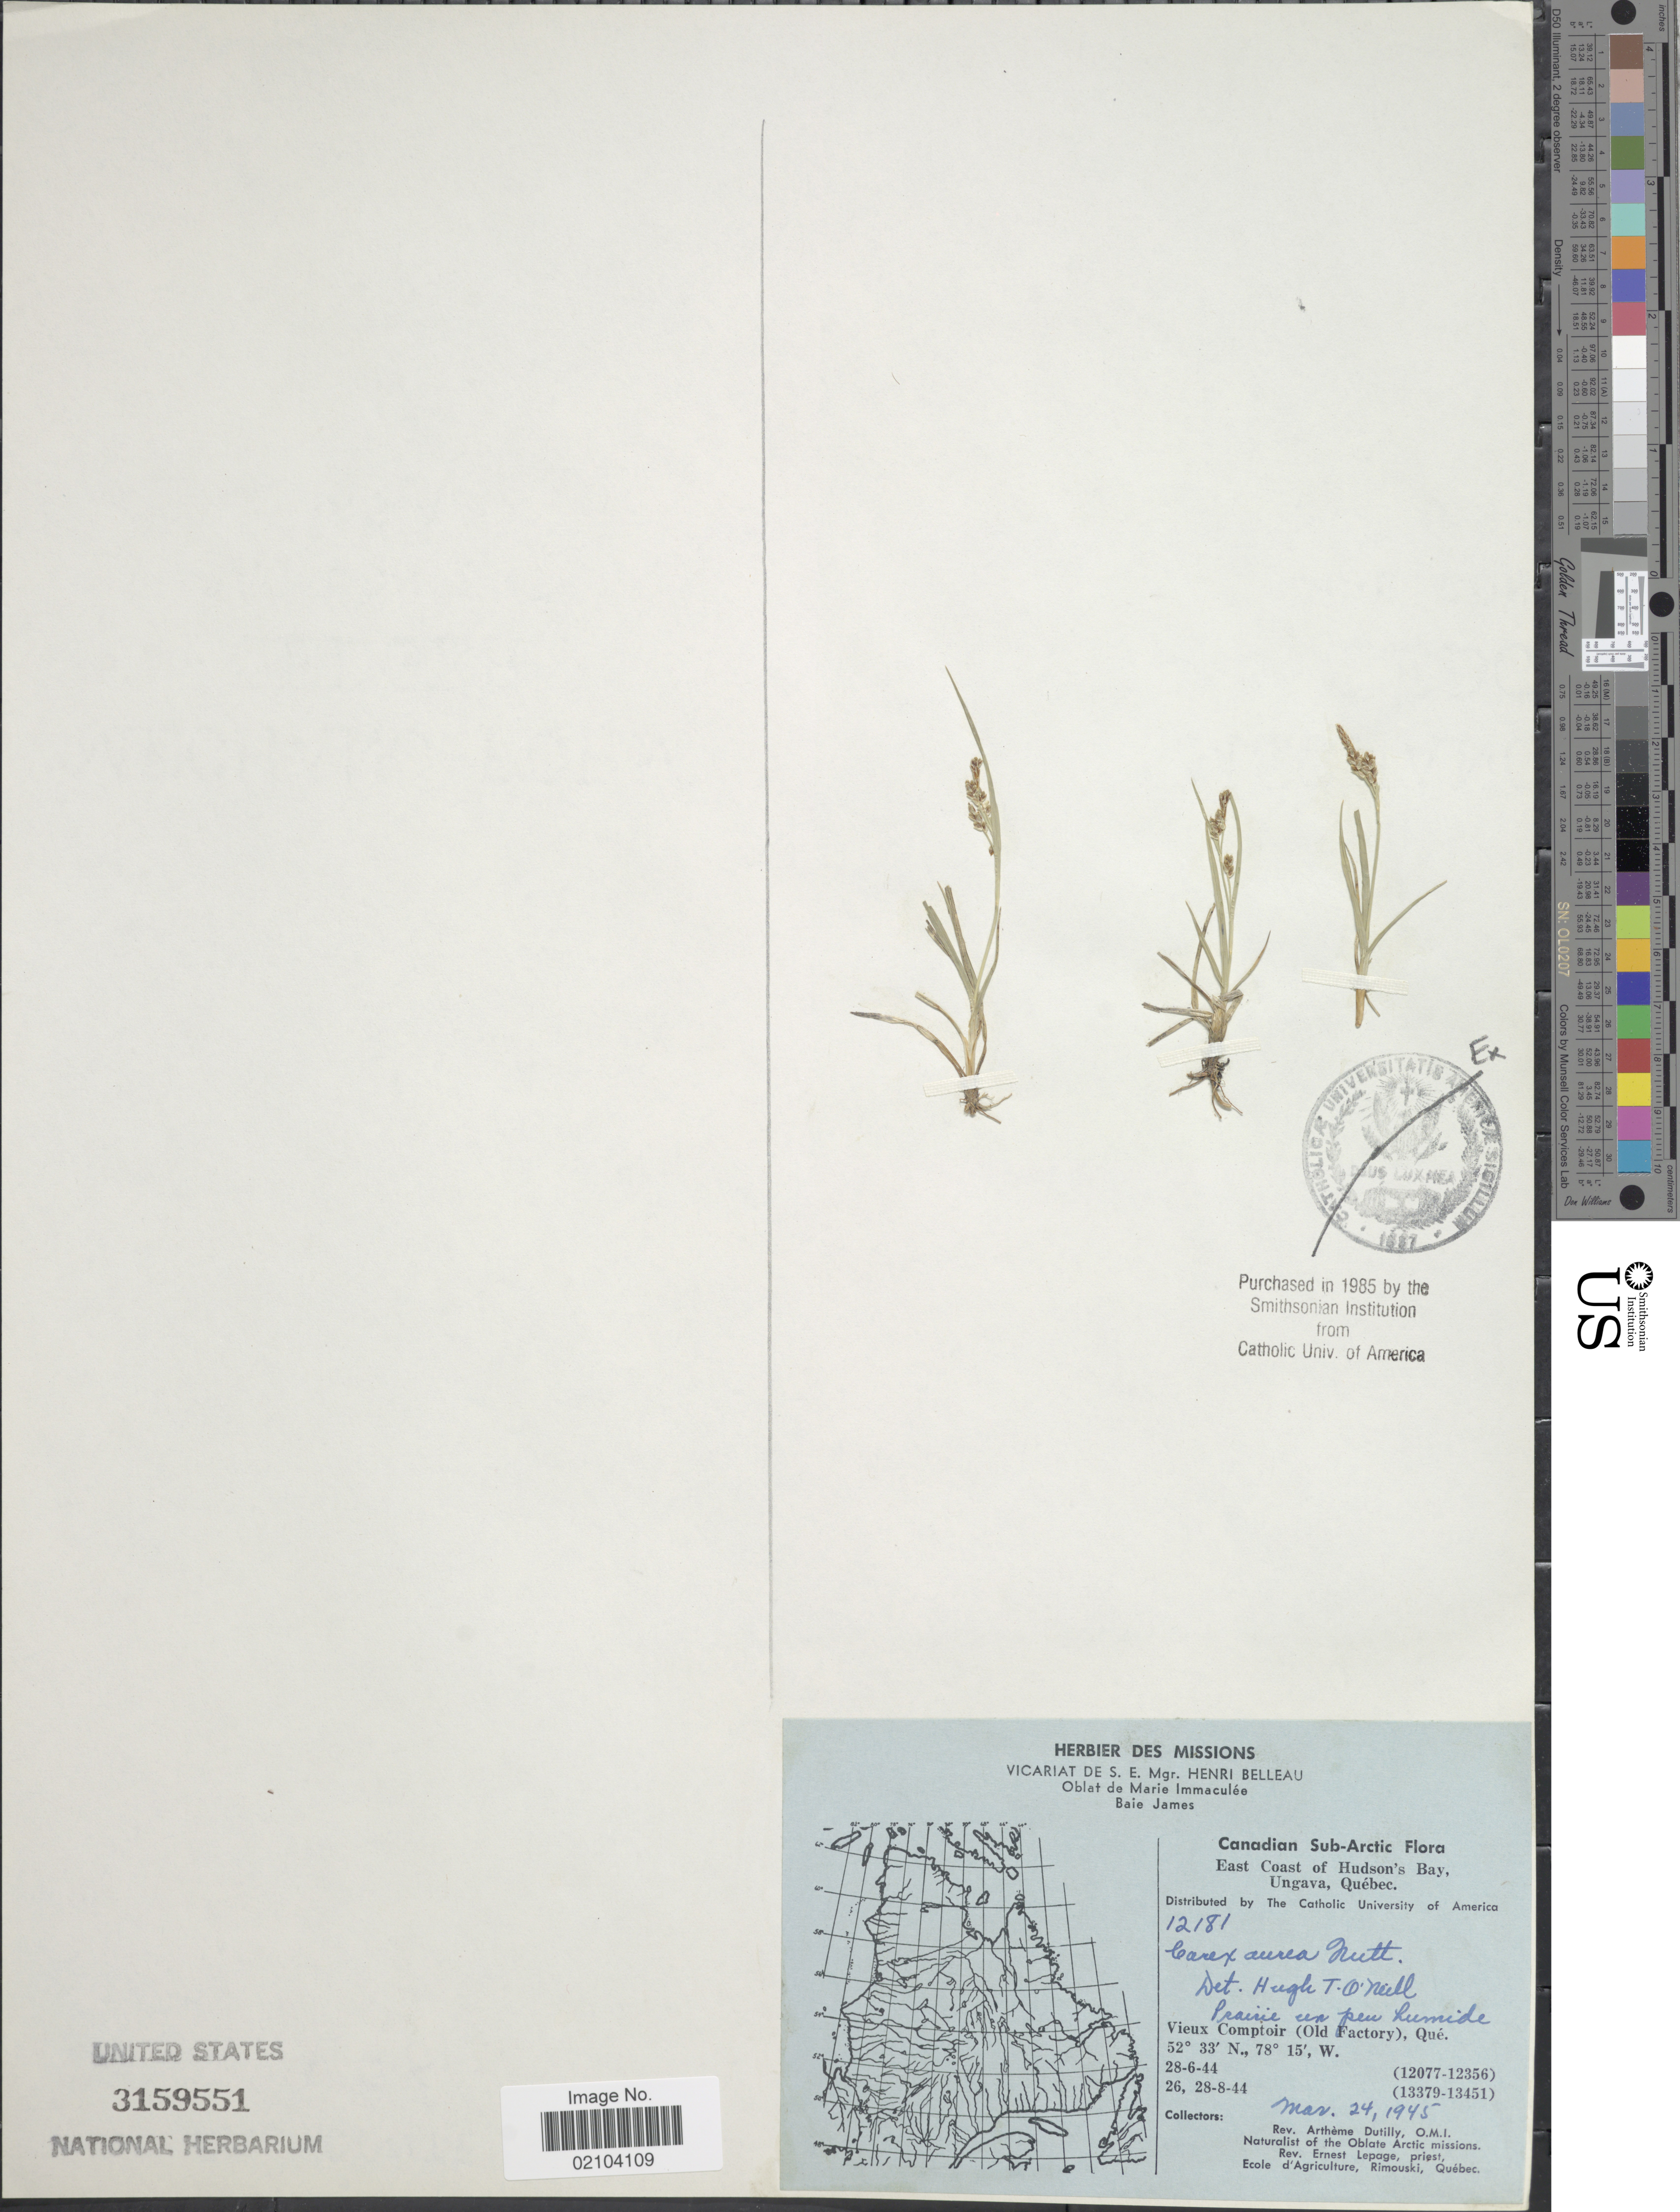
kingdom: Plantae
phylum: Tracheophyta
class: Liliopsida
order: Poales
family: Cyperaceae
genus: Carex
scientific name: Carex aurea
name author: Nutt.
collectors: A. Dutilly & E. Lepage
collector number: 12181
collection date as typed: Transcribed d/m/y: 28/6/44 to 28/8/44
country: Canada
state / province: Quebec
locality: Canadian Sub-Arctic. East Coast of Hudson's Bay, Ungava. Vieux Comptoir 9Old Factory), Que.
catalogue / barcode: US 3159551